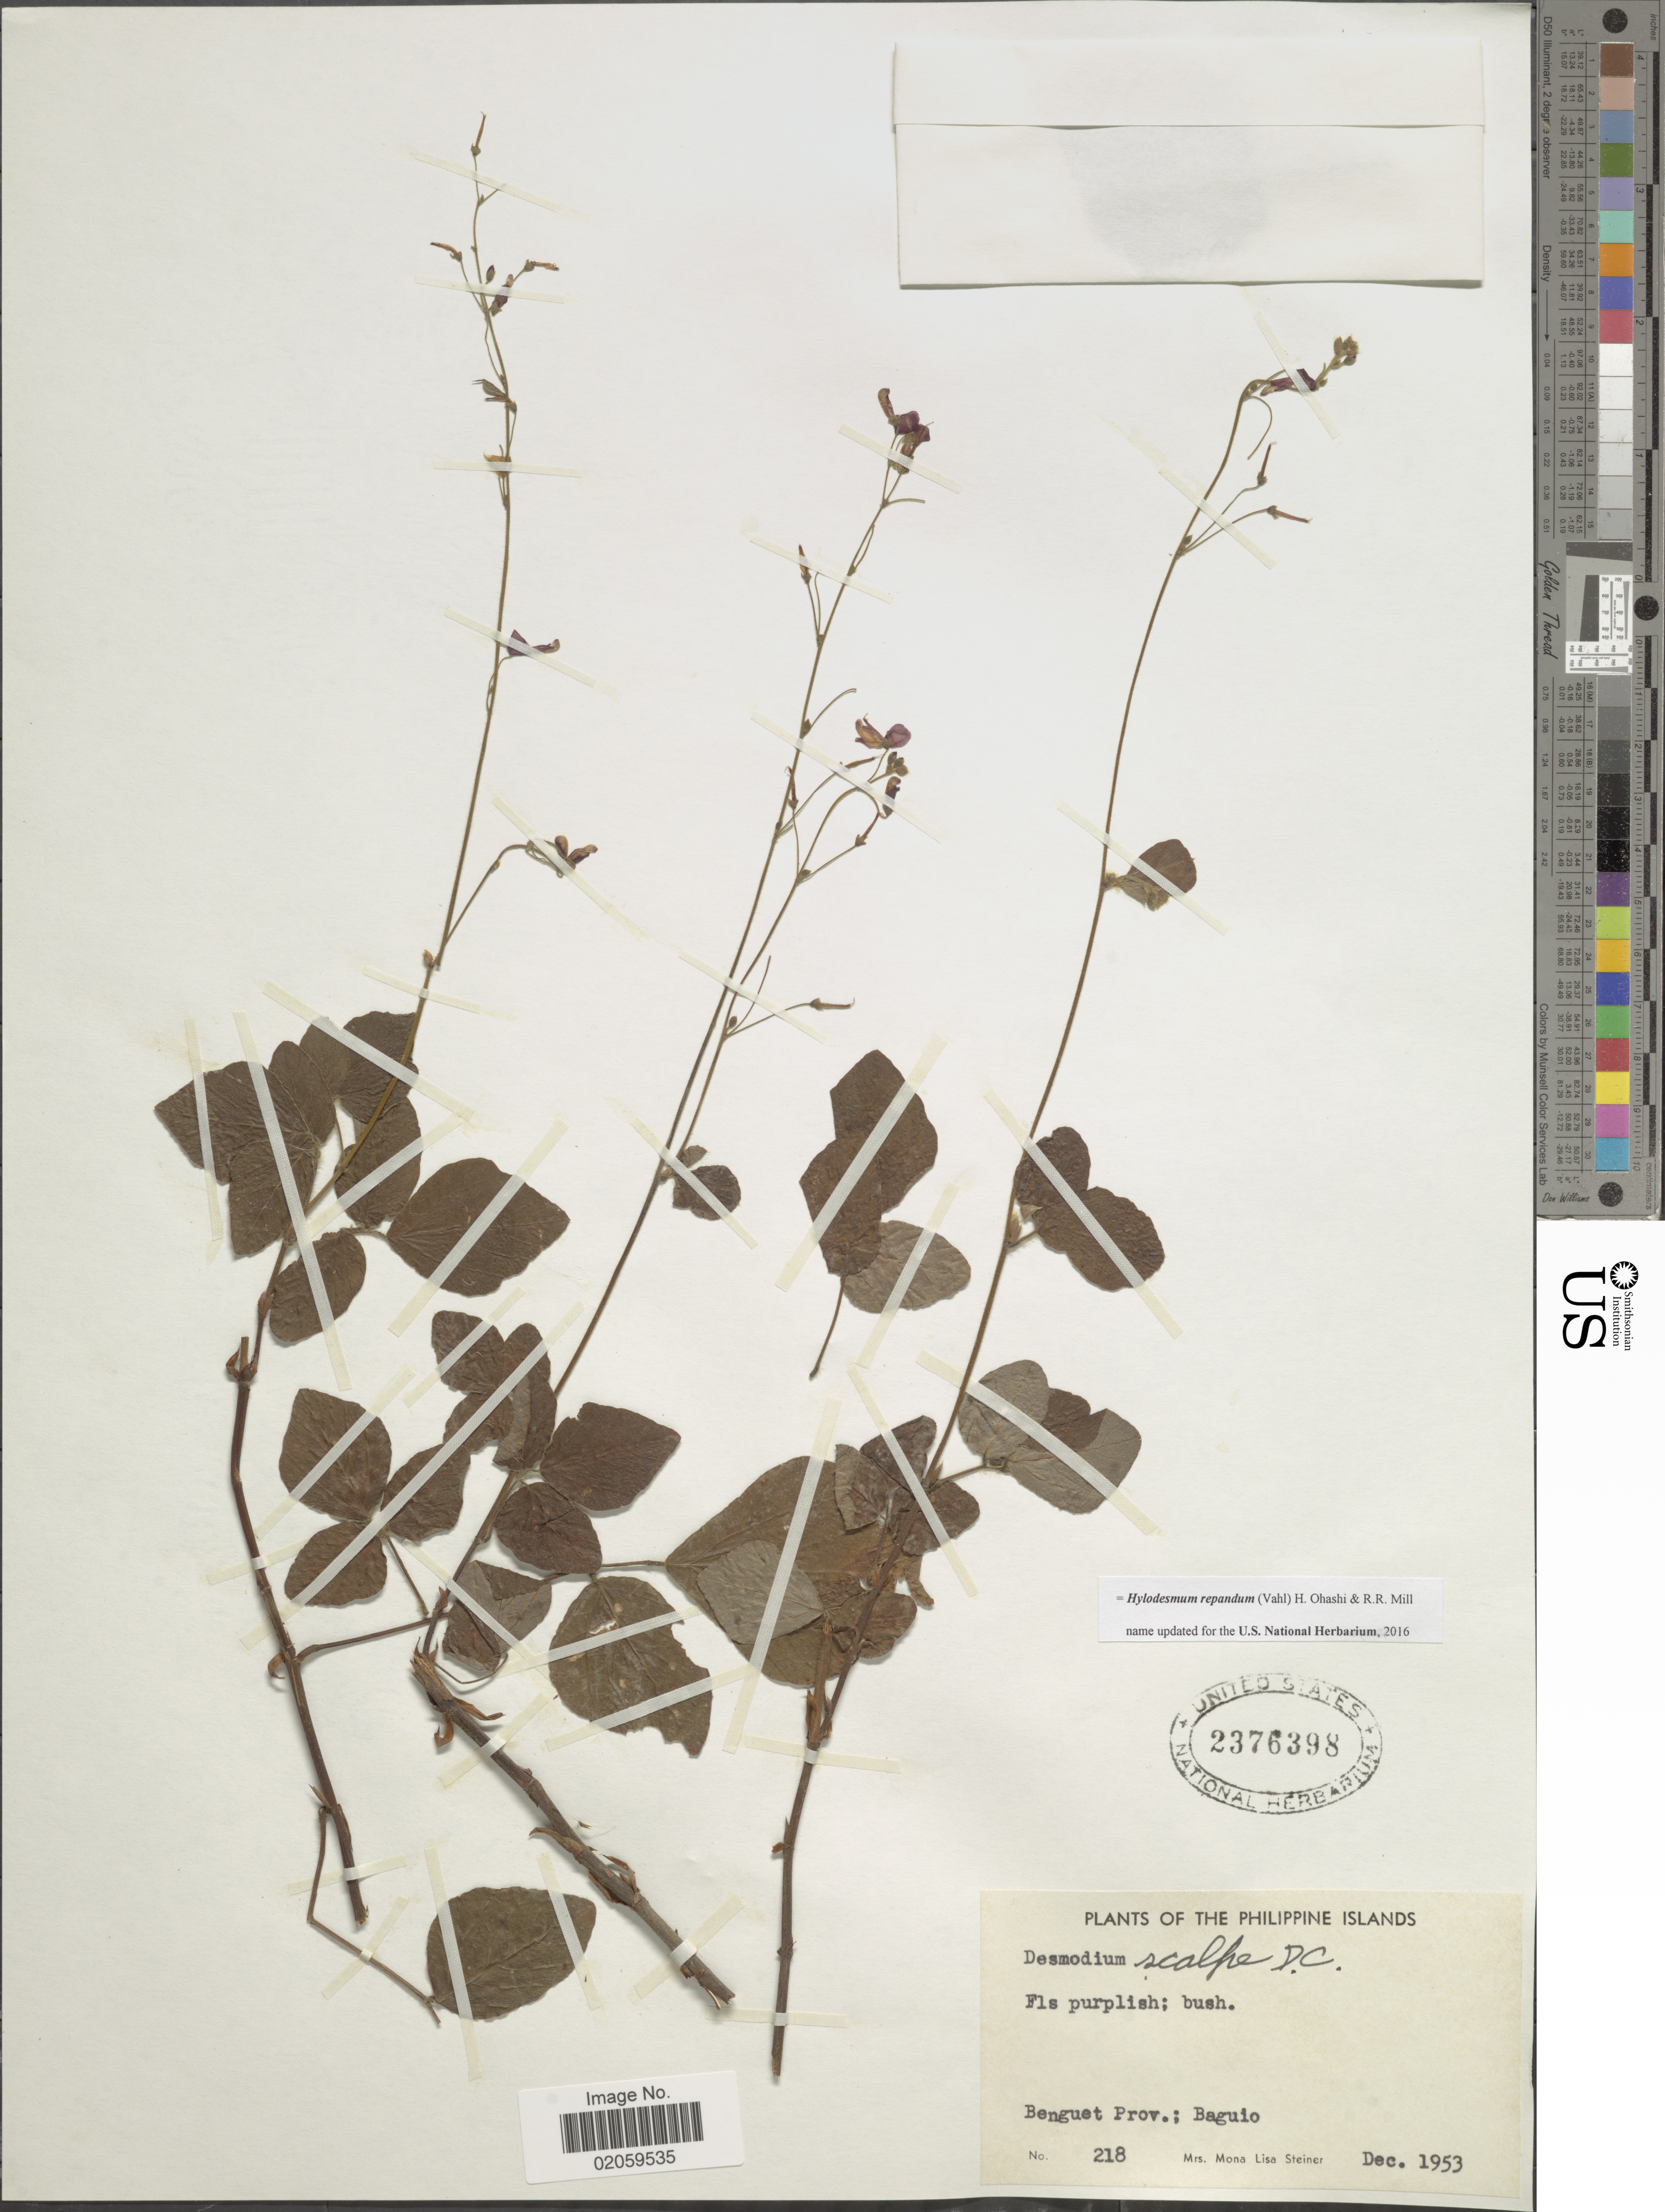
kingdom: Plantae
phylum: Tracheophyta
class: Magnoliopsida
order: Fabales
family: Fabaceae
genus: Hylodesmum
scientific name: Hylodesmum repandum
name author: (Vahl) H. Ohashi & R.R. Mill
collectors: M. Steiner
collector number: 218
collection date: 1953-12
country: Philippines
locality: Philippine Islands, Benguet Prov., Baguio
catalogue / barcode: US 2376398